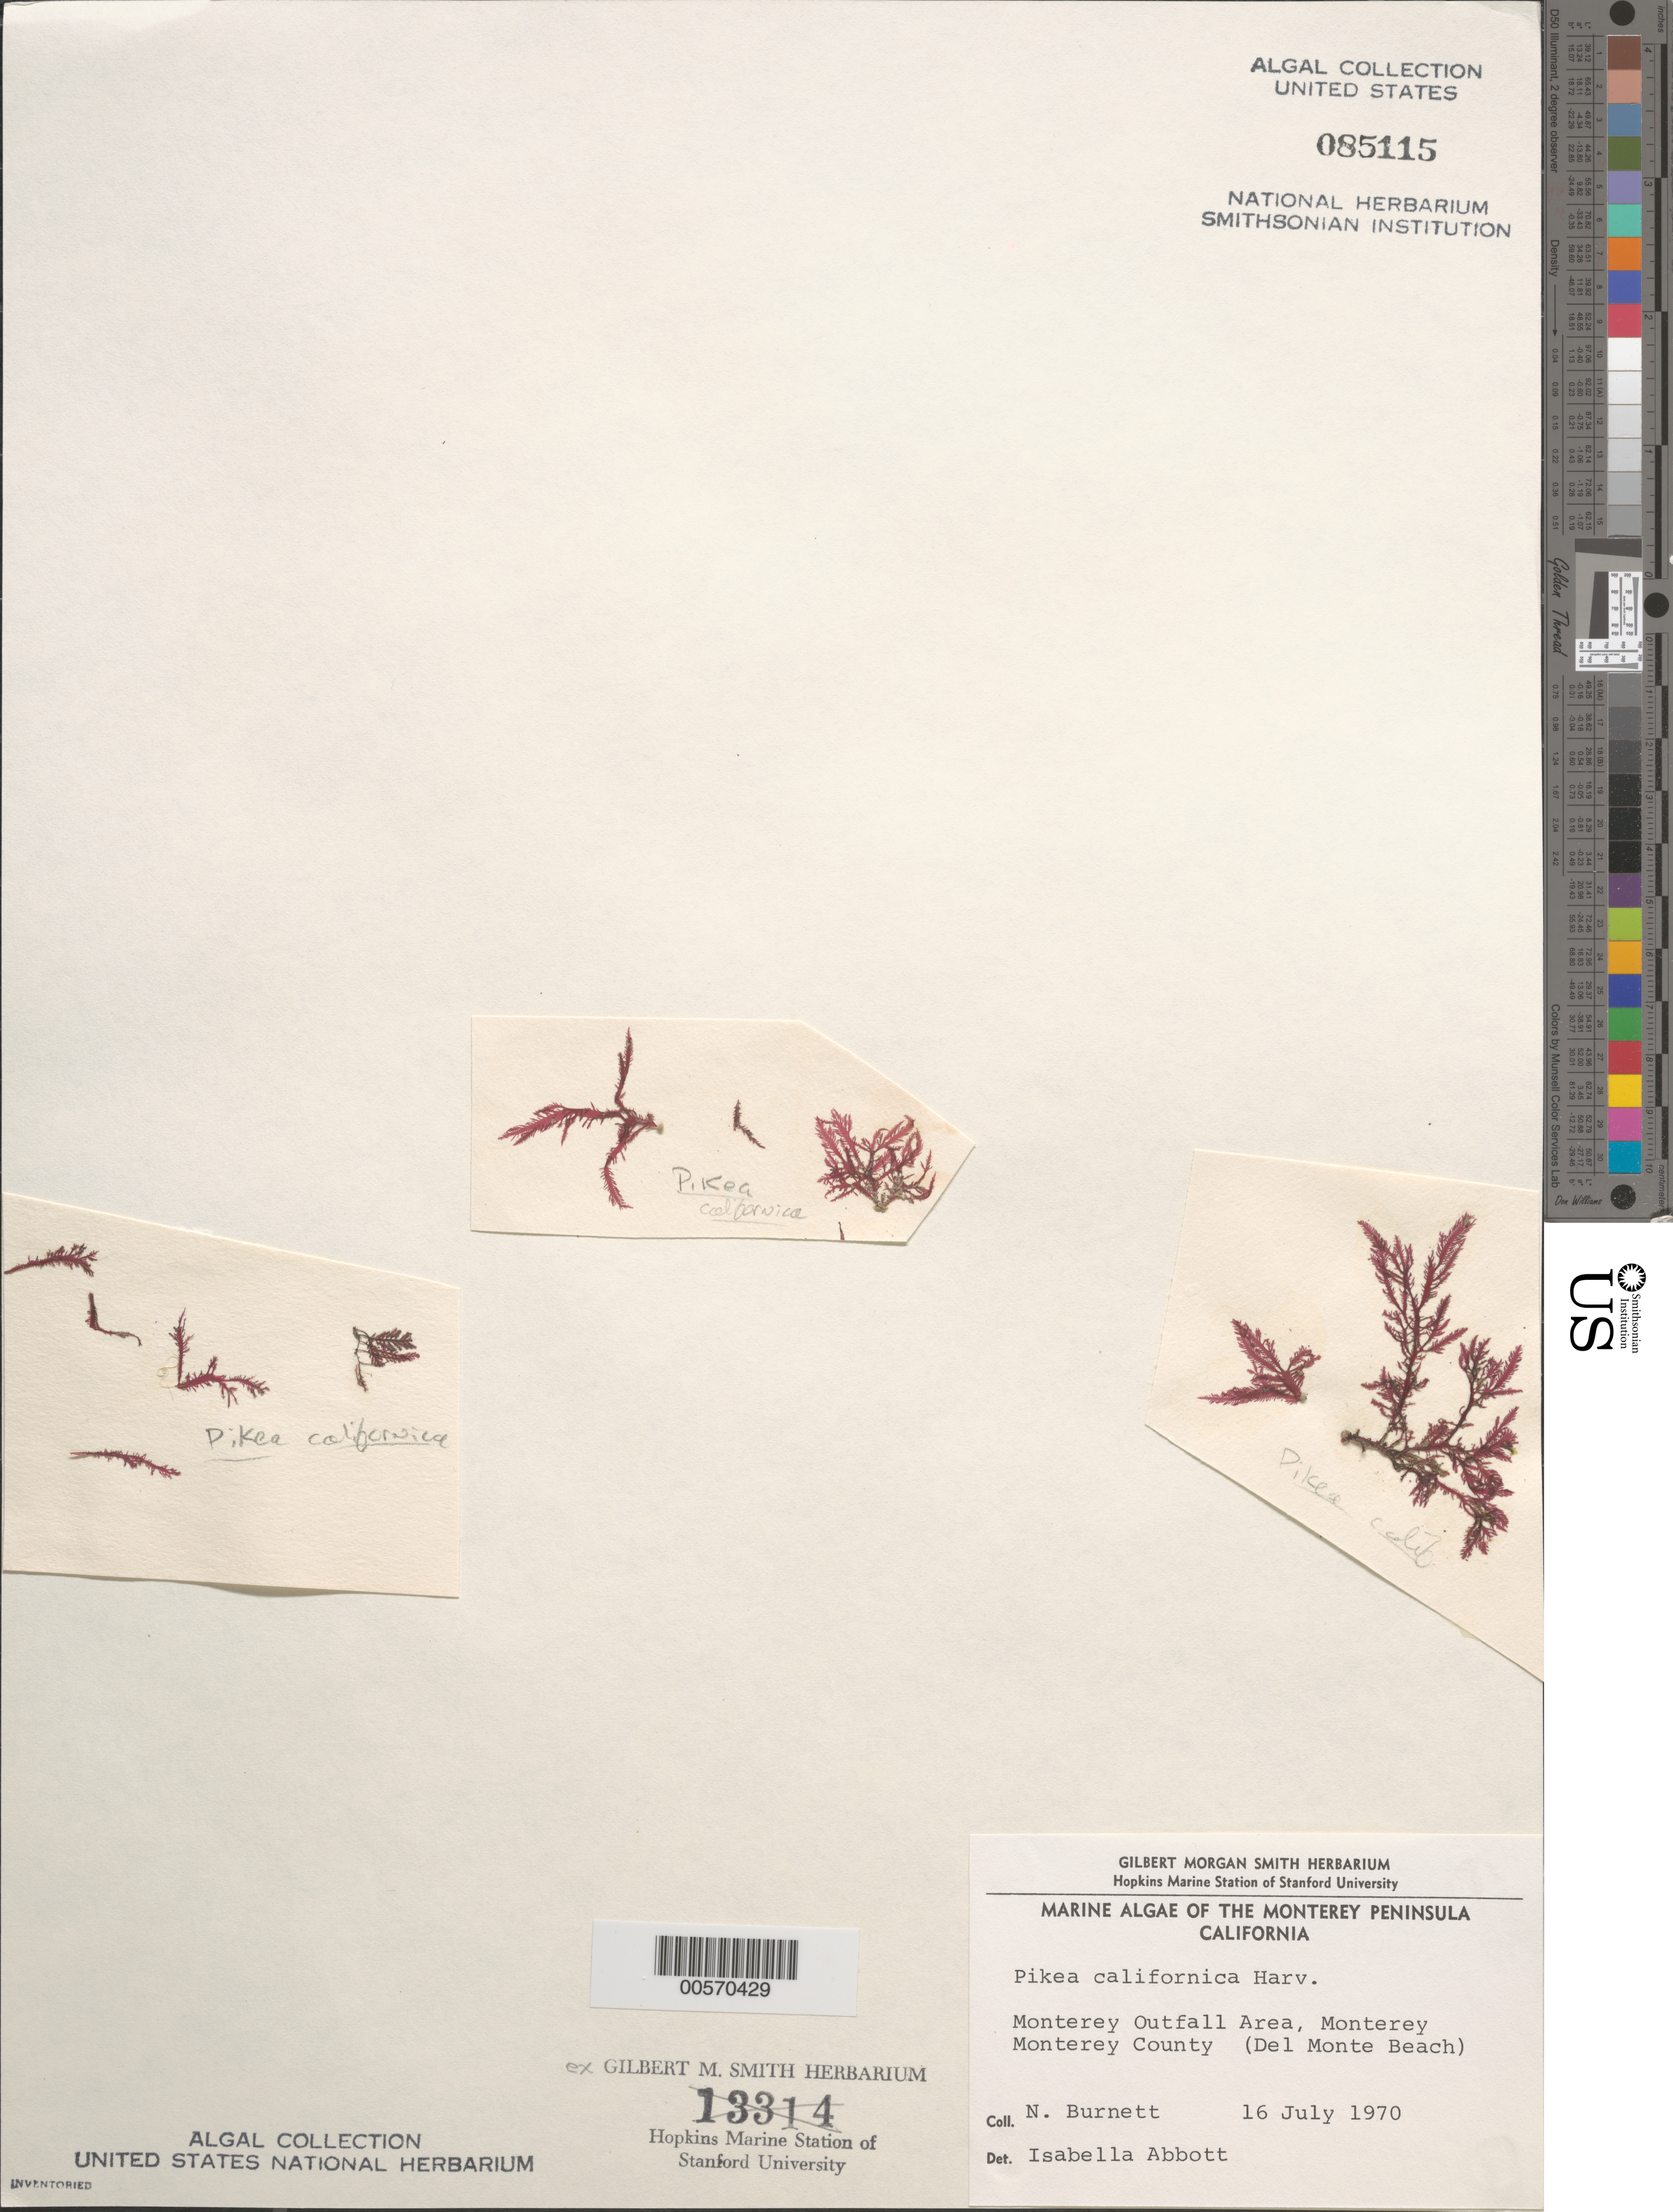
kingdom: Plantae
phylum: Rhodophyta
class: Florideophyceae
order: Gigartinales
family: Dumontiaceae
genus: Pikea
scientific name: Pikea californica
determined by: Abbott, Isabella A.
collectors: N. Burnett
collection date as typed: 16 Jul 1970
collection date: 1970-07-16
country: United States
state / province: California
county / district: Monterey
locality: Monterey outfall area, Del Monte Beach, Monterey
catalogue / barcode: US 85115